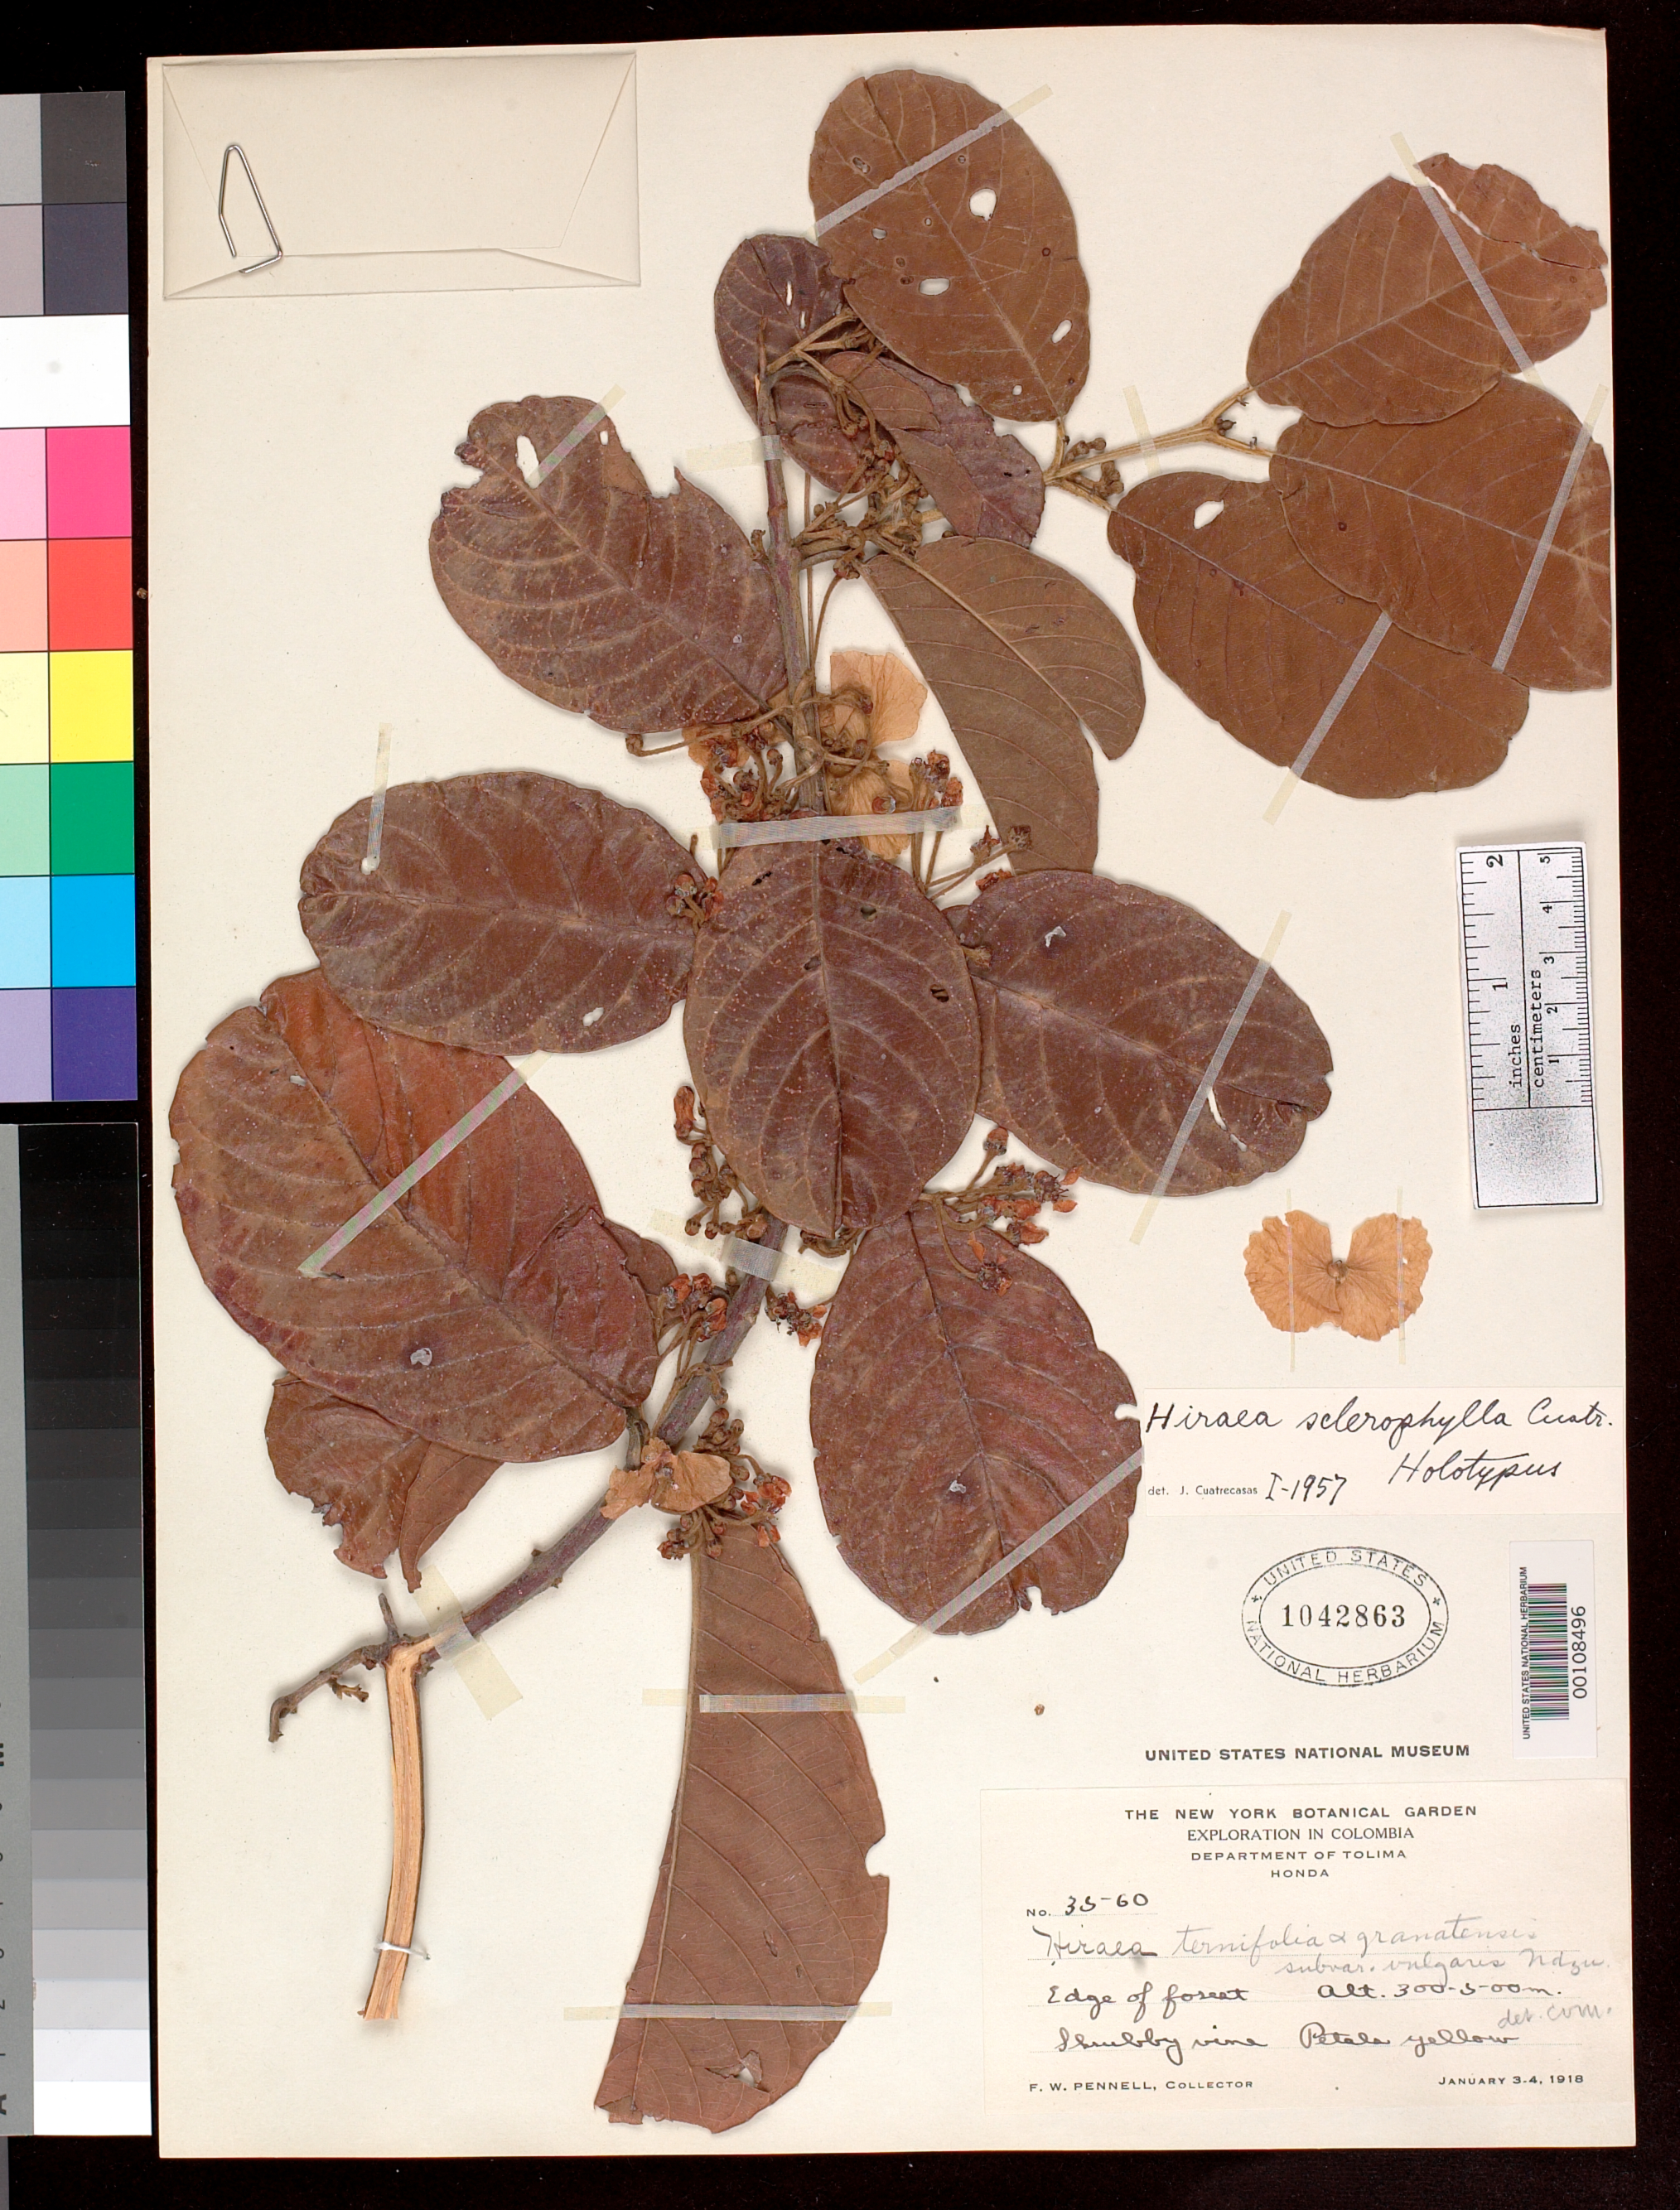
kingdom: Plantae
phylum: Tracheophyta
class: Magnoliopsida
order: Malpighiales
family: Malpighiaceae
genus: Hiraea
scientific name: Hiraea sclerophylla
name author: Cuatrec.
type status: Holotype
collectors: F. W. Pennell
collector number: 3560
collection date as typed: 03 Jan 1918 to 04 Jan 1918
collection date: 1918-01-03/1918-01-04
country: Colombia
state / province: Tolima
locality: Honda.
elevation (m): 300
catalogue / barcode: US 1042863